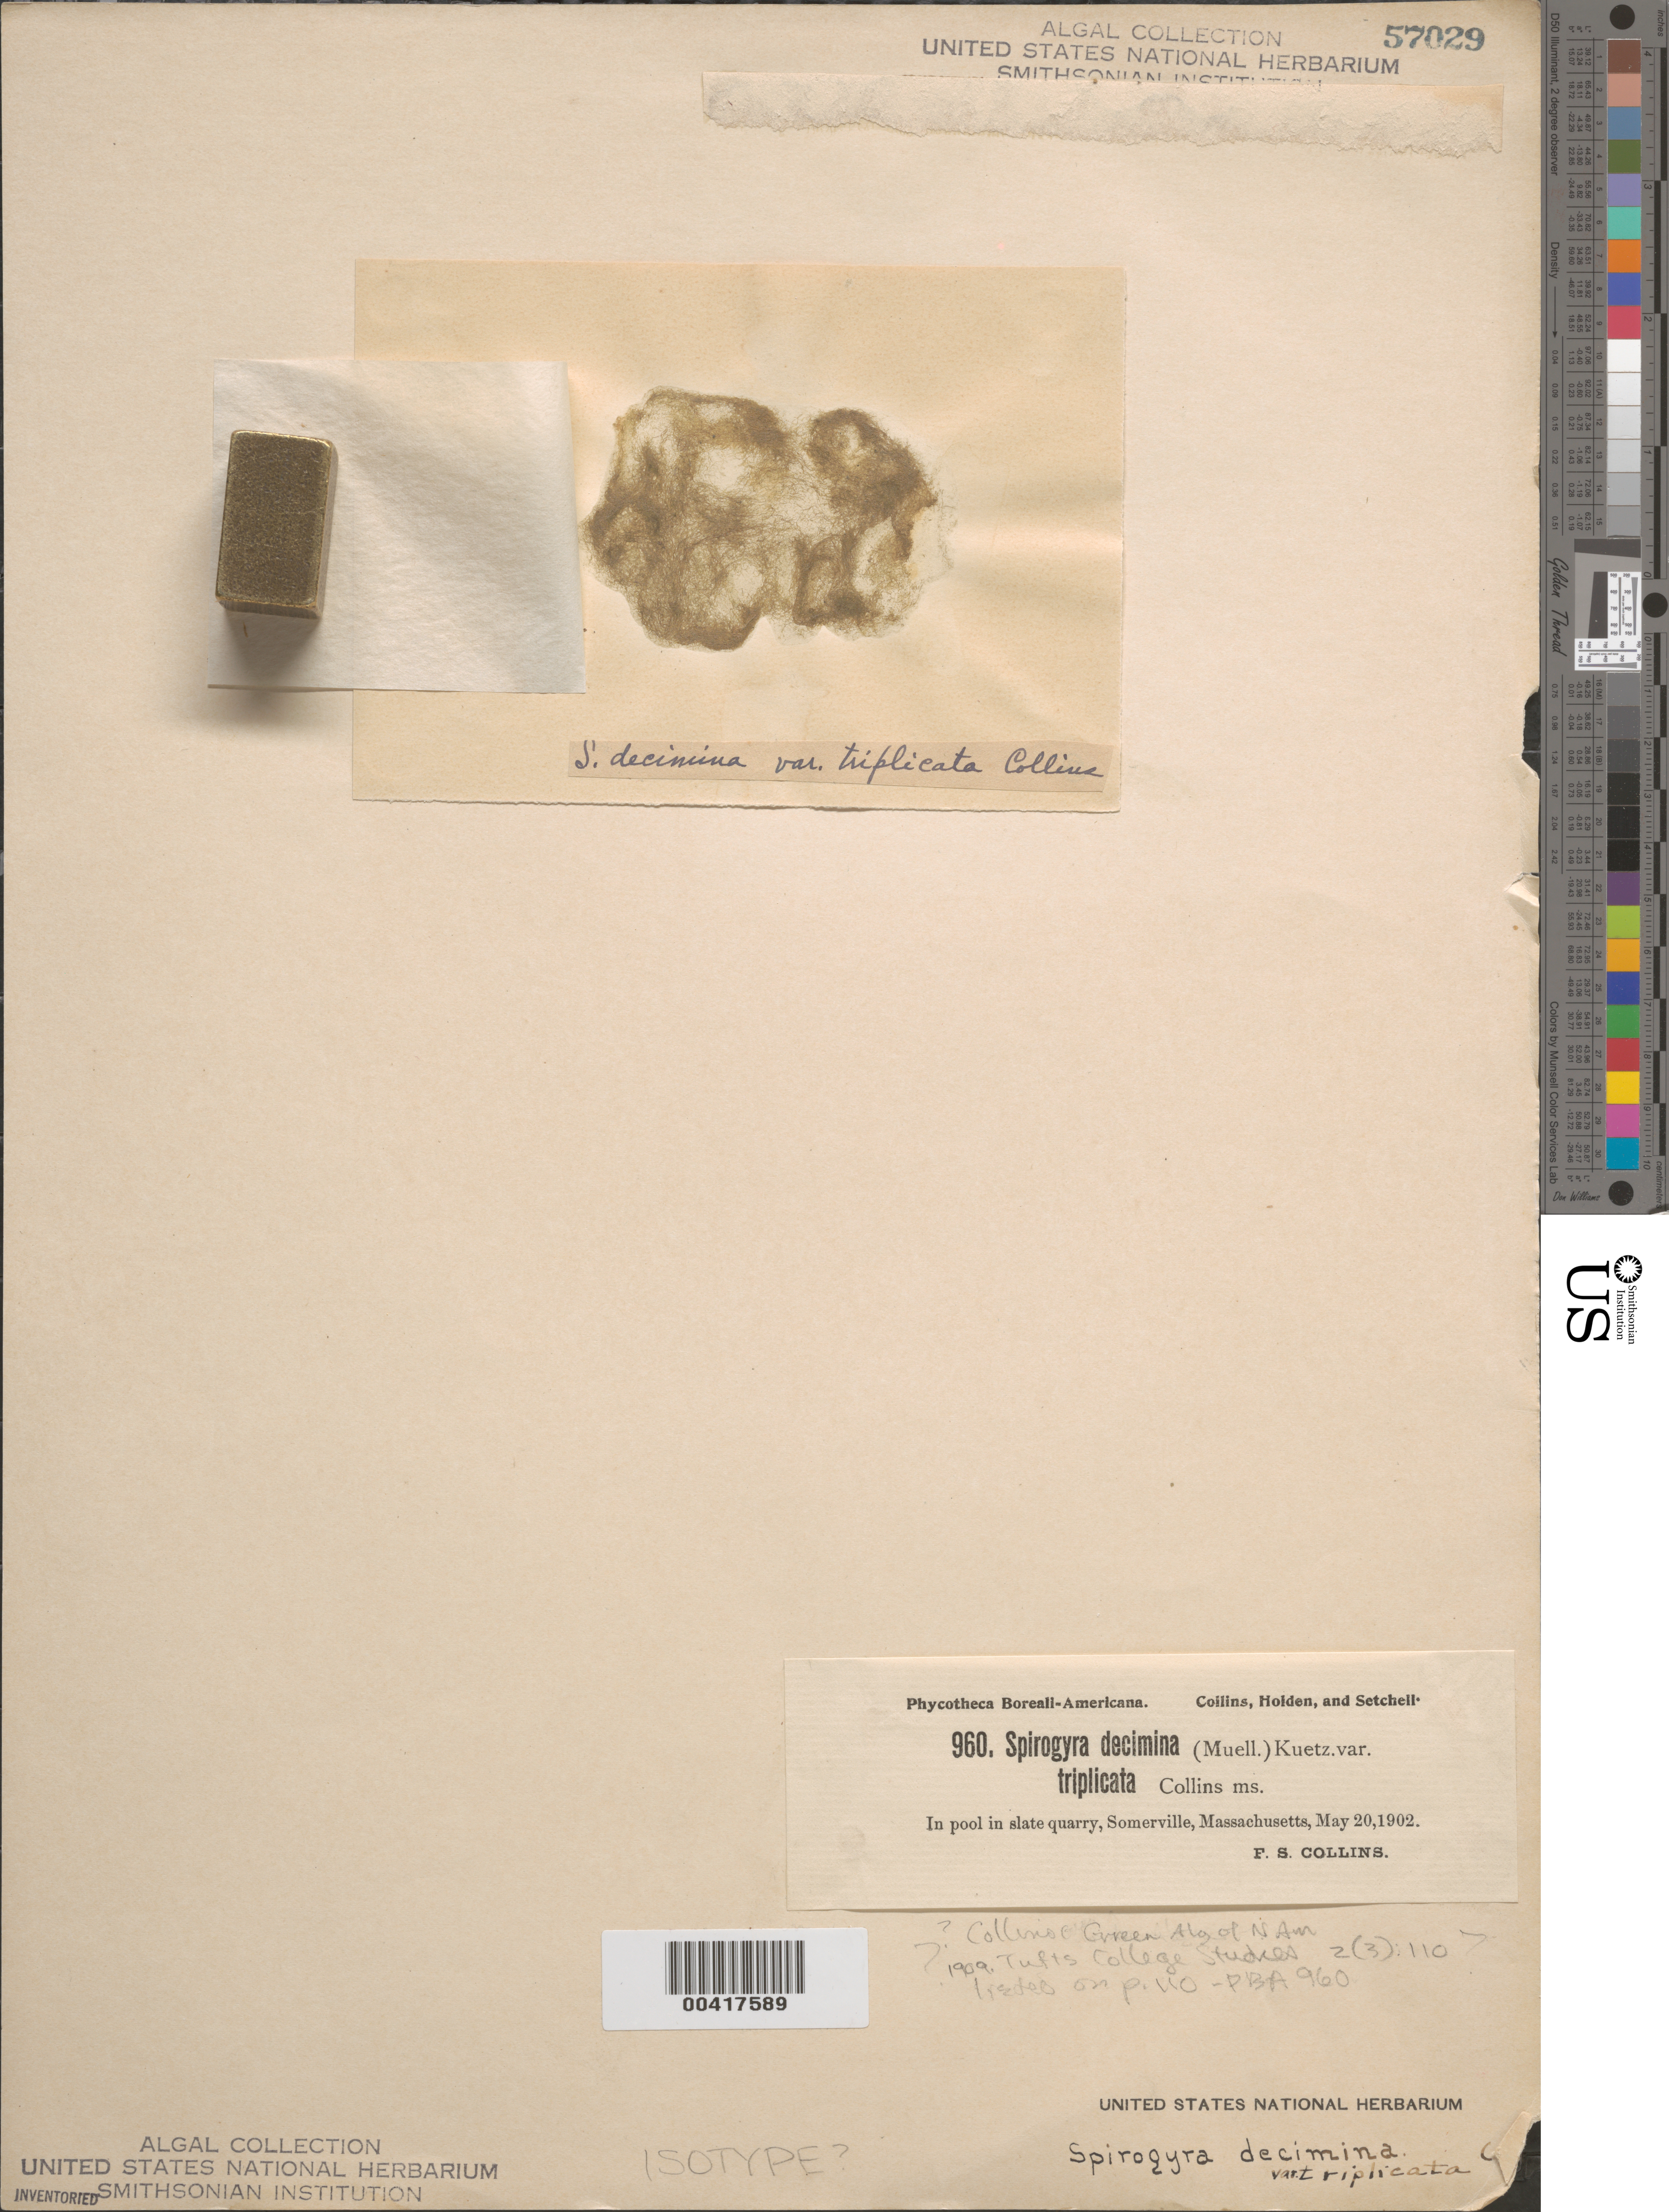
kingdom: Plantae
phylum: Charophyta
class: Zygnematophyceae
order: Zygnematales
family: Zygnemataceae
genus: Spirogyra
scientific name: Spirogyra decimina var. triplicata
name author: Collins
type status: Isotype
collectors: F. Collins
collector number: PB-A 960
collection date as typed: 20 May 1902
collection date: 1902-05-20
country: United States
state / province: Massachusetts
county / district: Middlesex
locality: Somerville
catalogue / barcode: US 57029